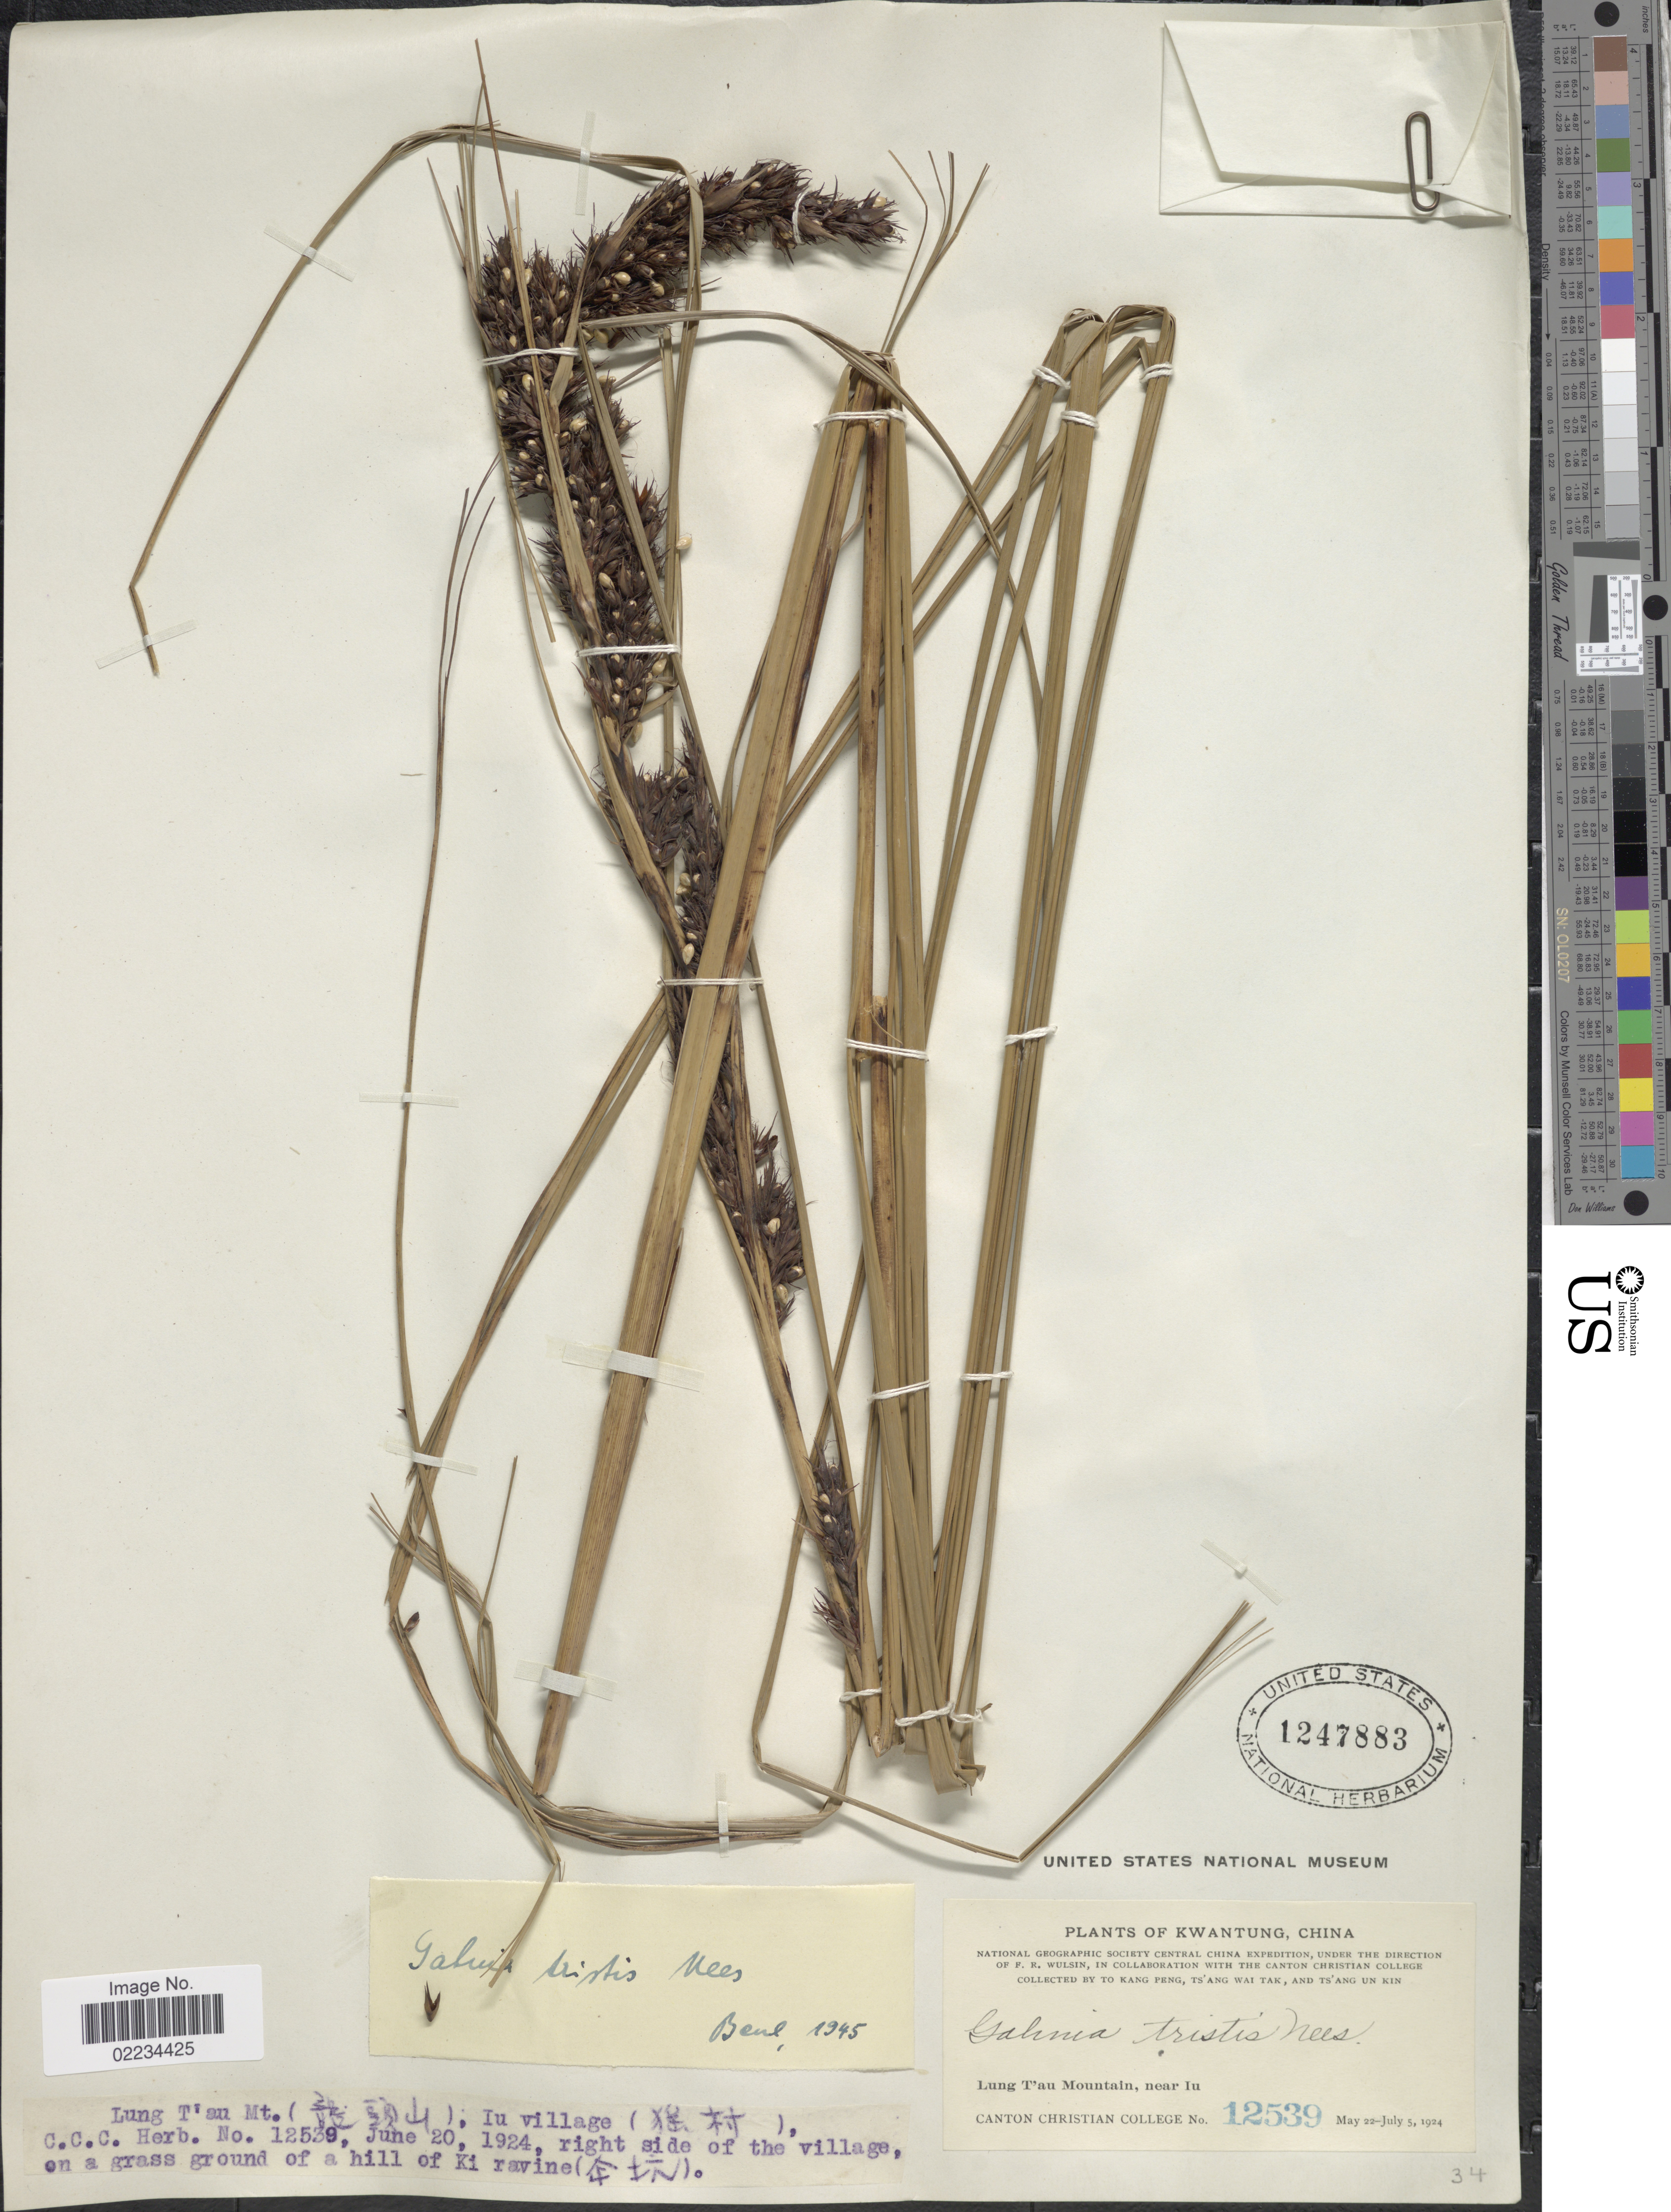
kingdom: Plantae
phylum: Tracheophyta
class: Liliopsida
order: Poales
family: Cyperaceae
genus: Gahnia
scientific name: Gahnia tristis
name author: Nees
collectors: Canton Christian College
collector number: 12539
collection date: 1924-05-22/1924-07-05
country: China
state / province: Guangdong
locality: Kwangtung, Lung T'au Mountain, near Iu, Iu village (X), right side of the village on a grass ground of a hill of Ki ravine (X)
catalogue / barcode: US 1247883